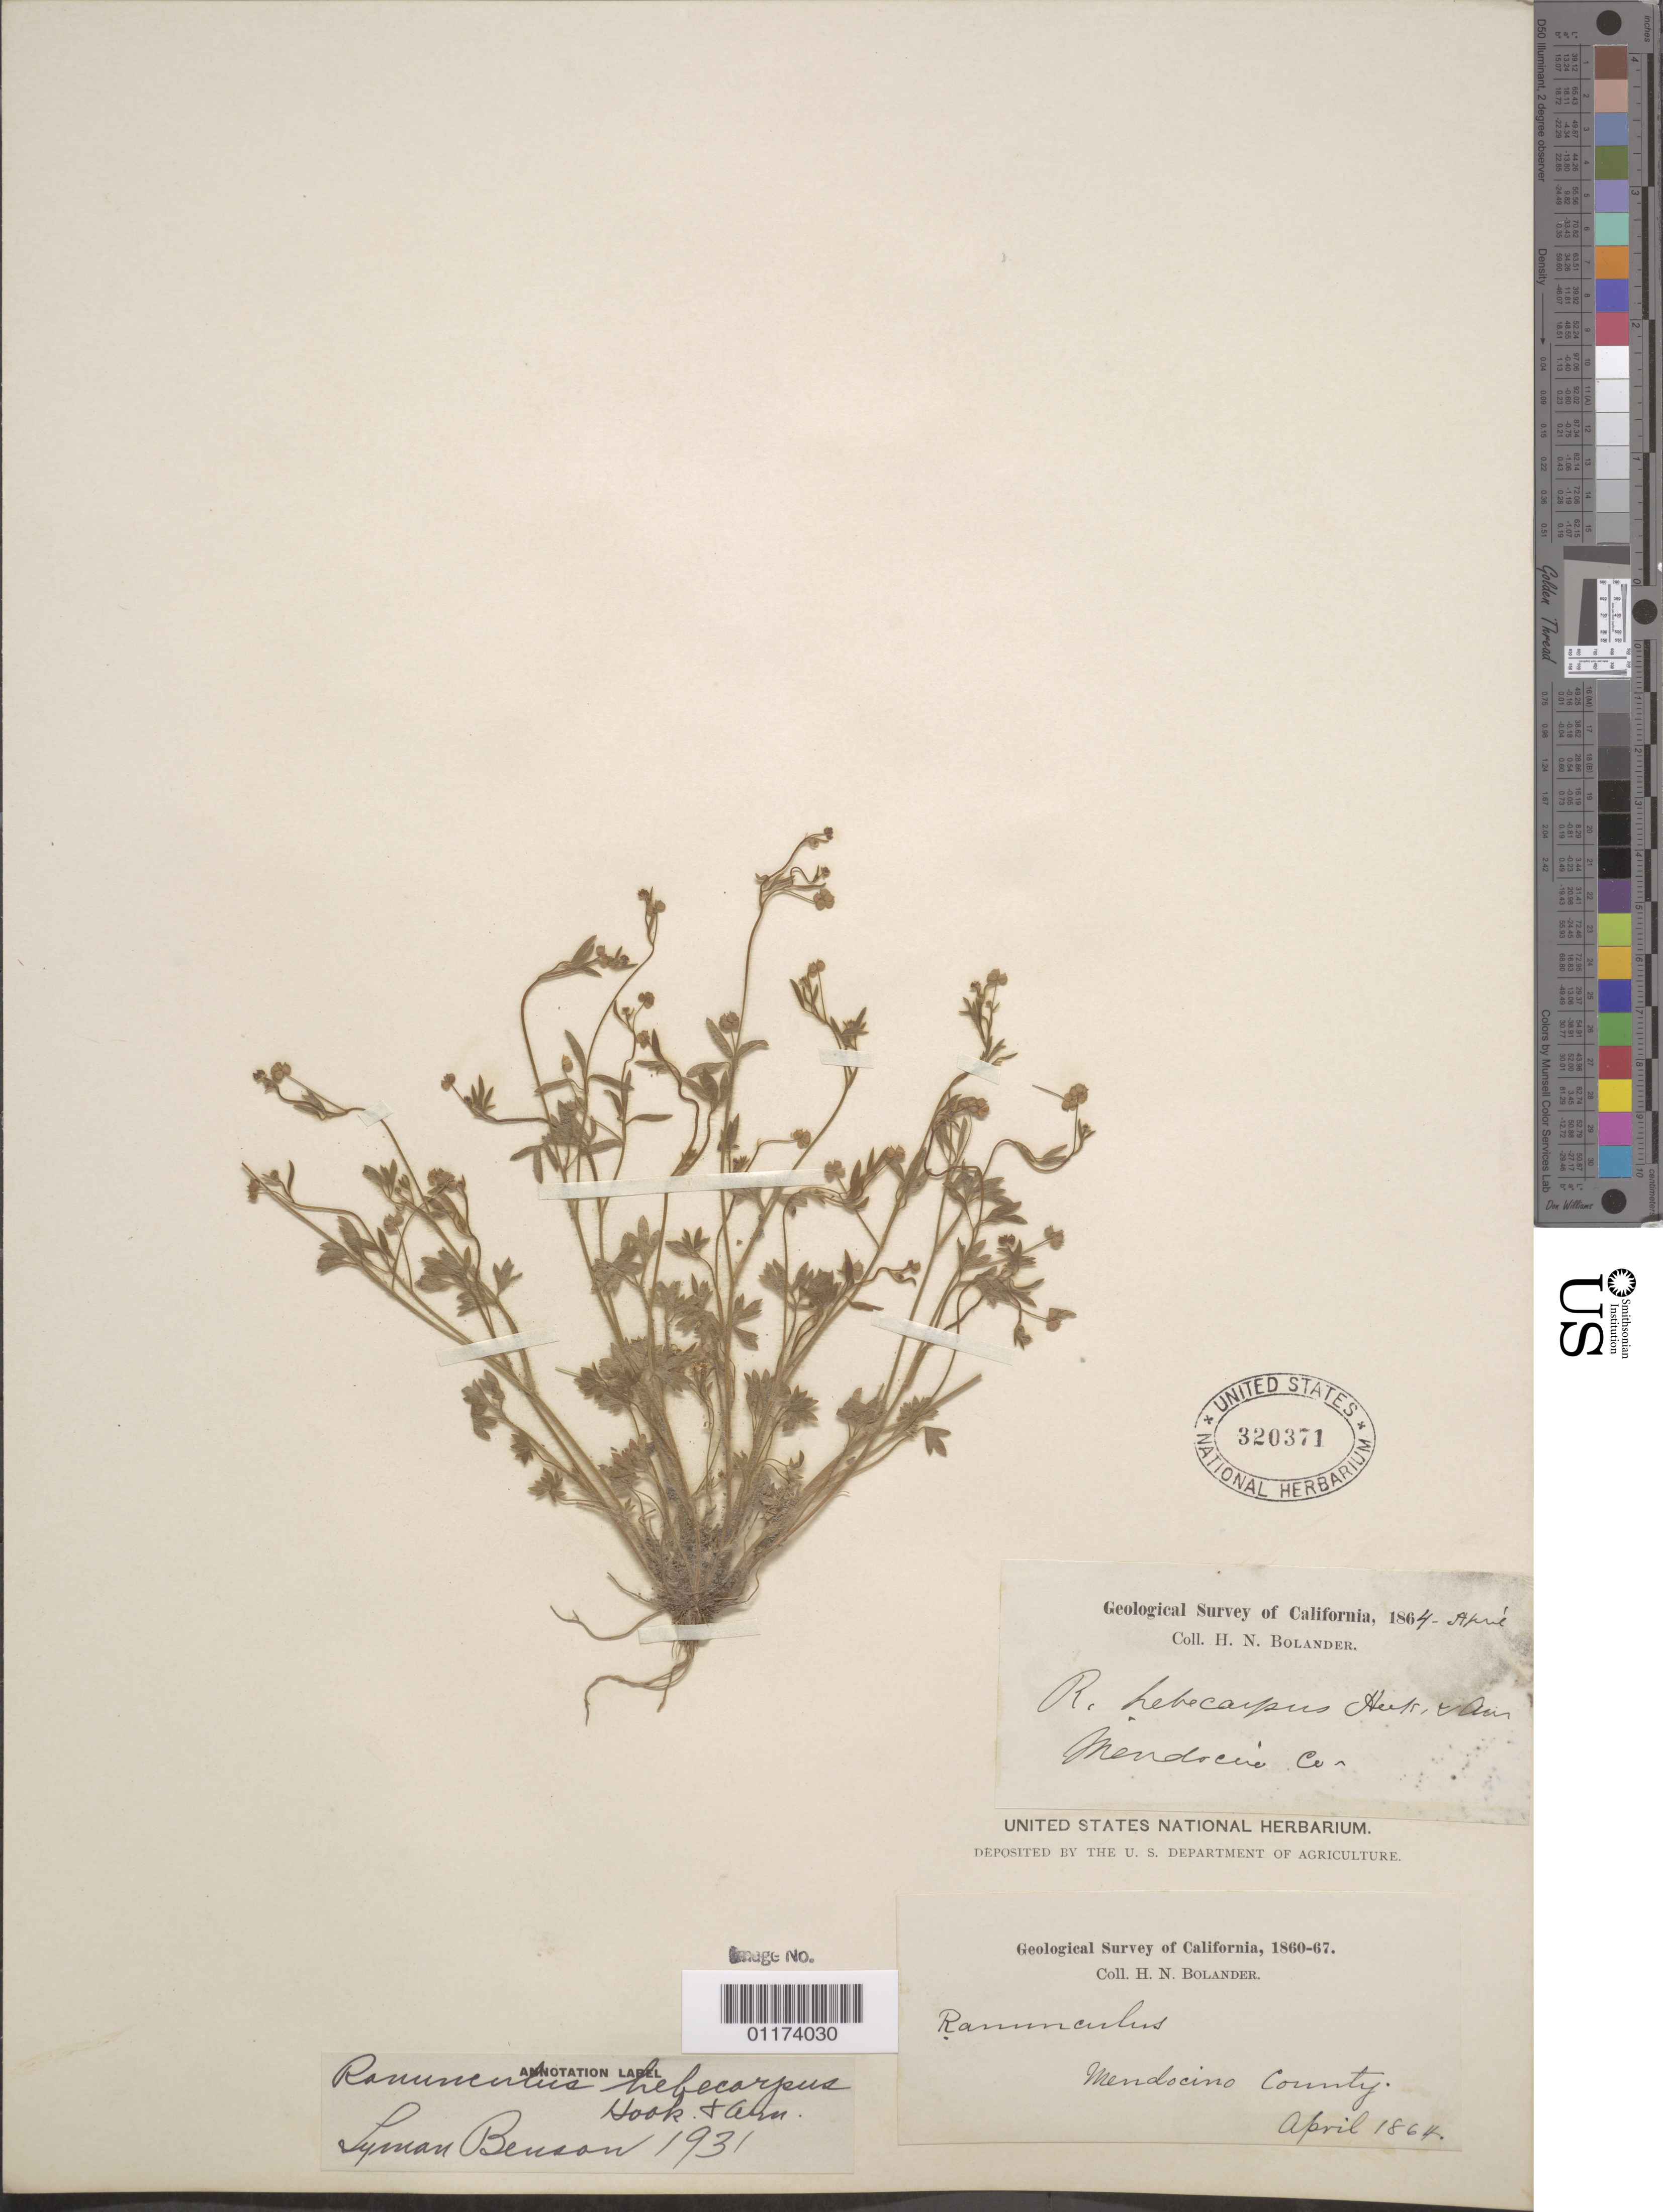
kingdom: Plantae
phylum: Tracheophyta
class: Magnoliopsida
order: Ranunculales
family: Ranunculaceae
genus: Ranunculus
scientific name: Ranunculus hebecarpus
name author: Hook. & Arn.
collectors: H. Bolander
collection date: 1864-04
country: United States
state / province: California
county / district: Mendocino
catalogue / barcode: US 320371